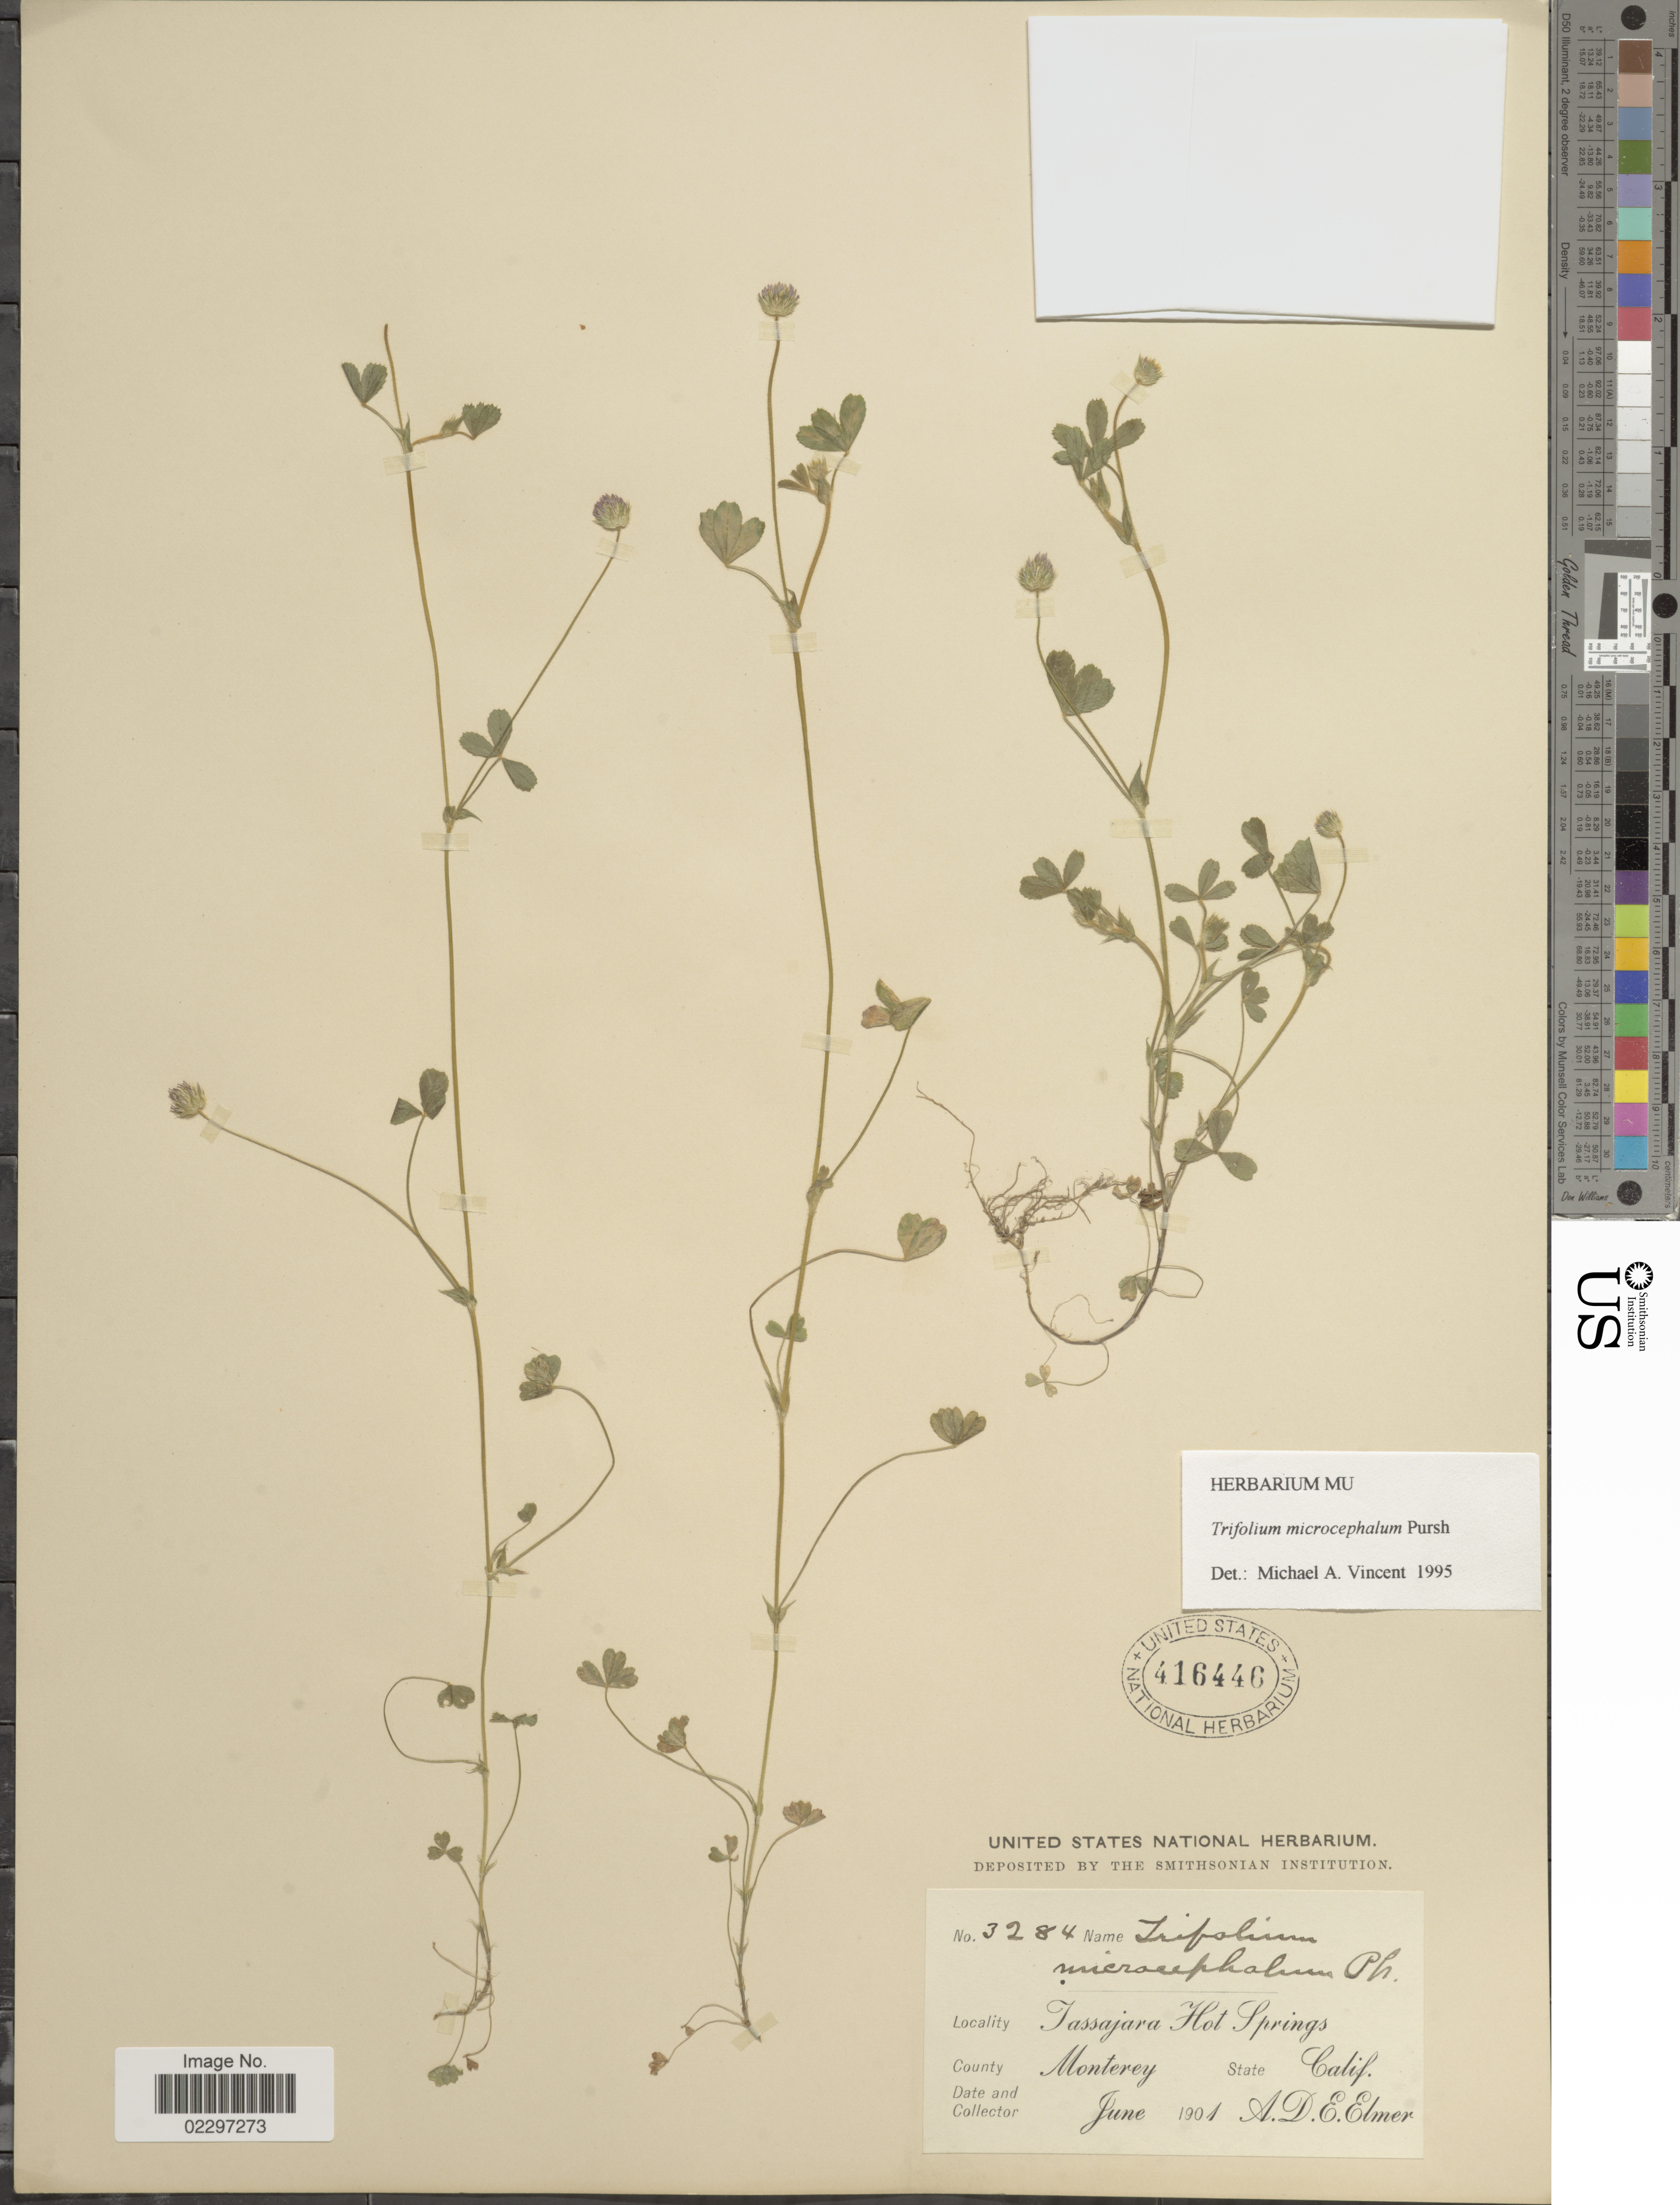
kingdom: Plantae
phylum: Tracheophyta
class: Magnoliopsida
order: Fabales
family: Fabaceae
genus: Trifolium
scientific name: Trifolium microcephalum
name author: Pursh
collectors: A. D. E. Elmer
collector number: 3284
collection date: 1901-06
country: United States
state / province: California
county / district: Monterey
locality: Tassajara Hot Springs. County Monterey. State Calif.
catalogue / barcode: US 416446